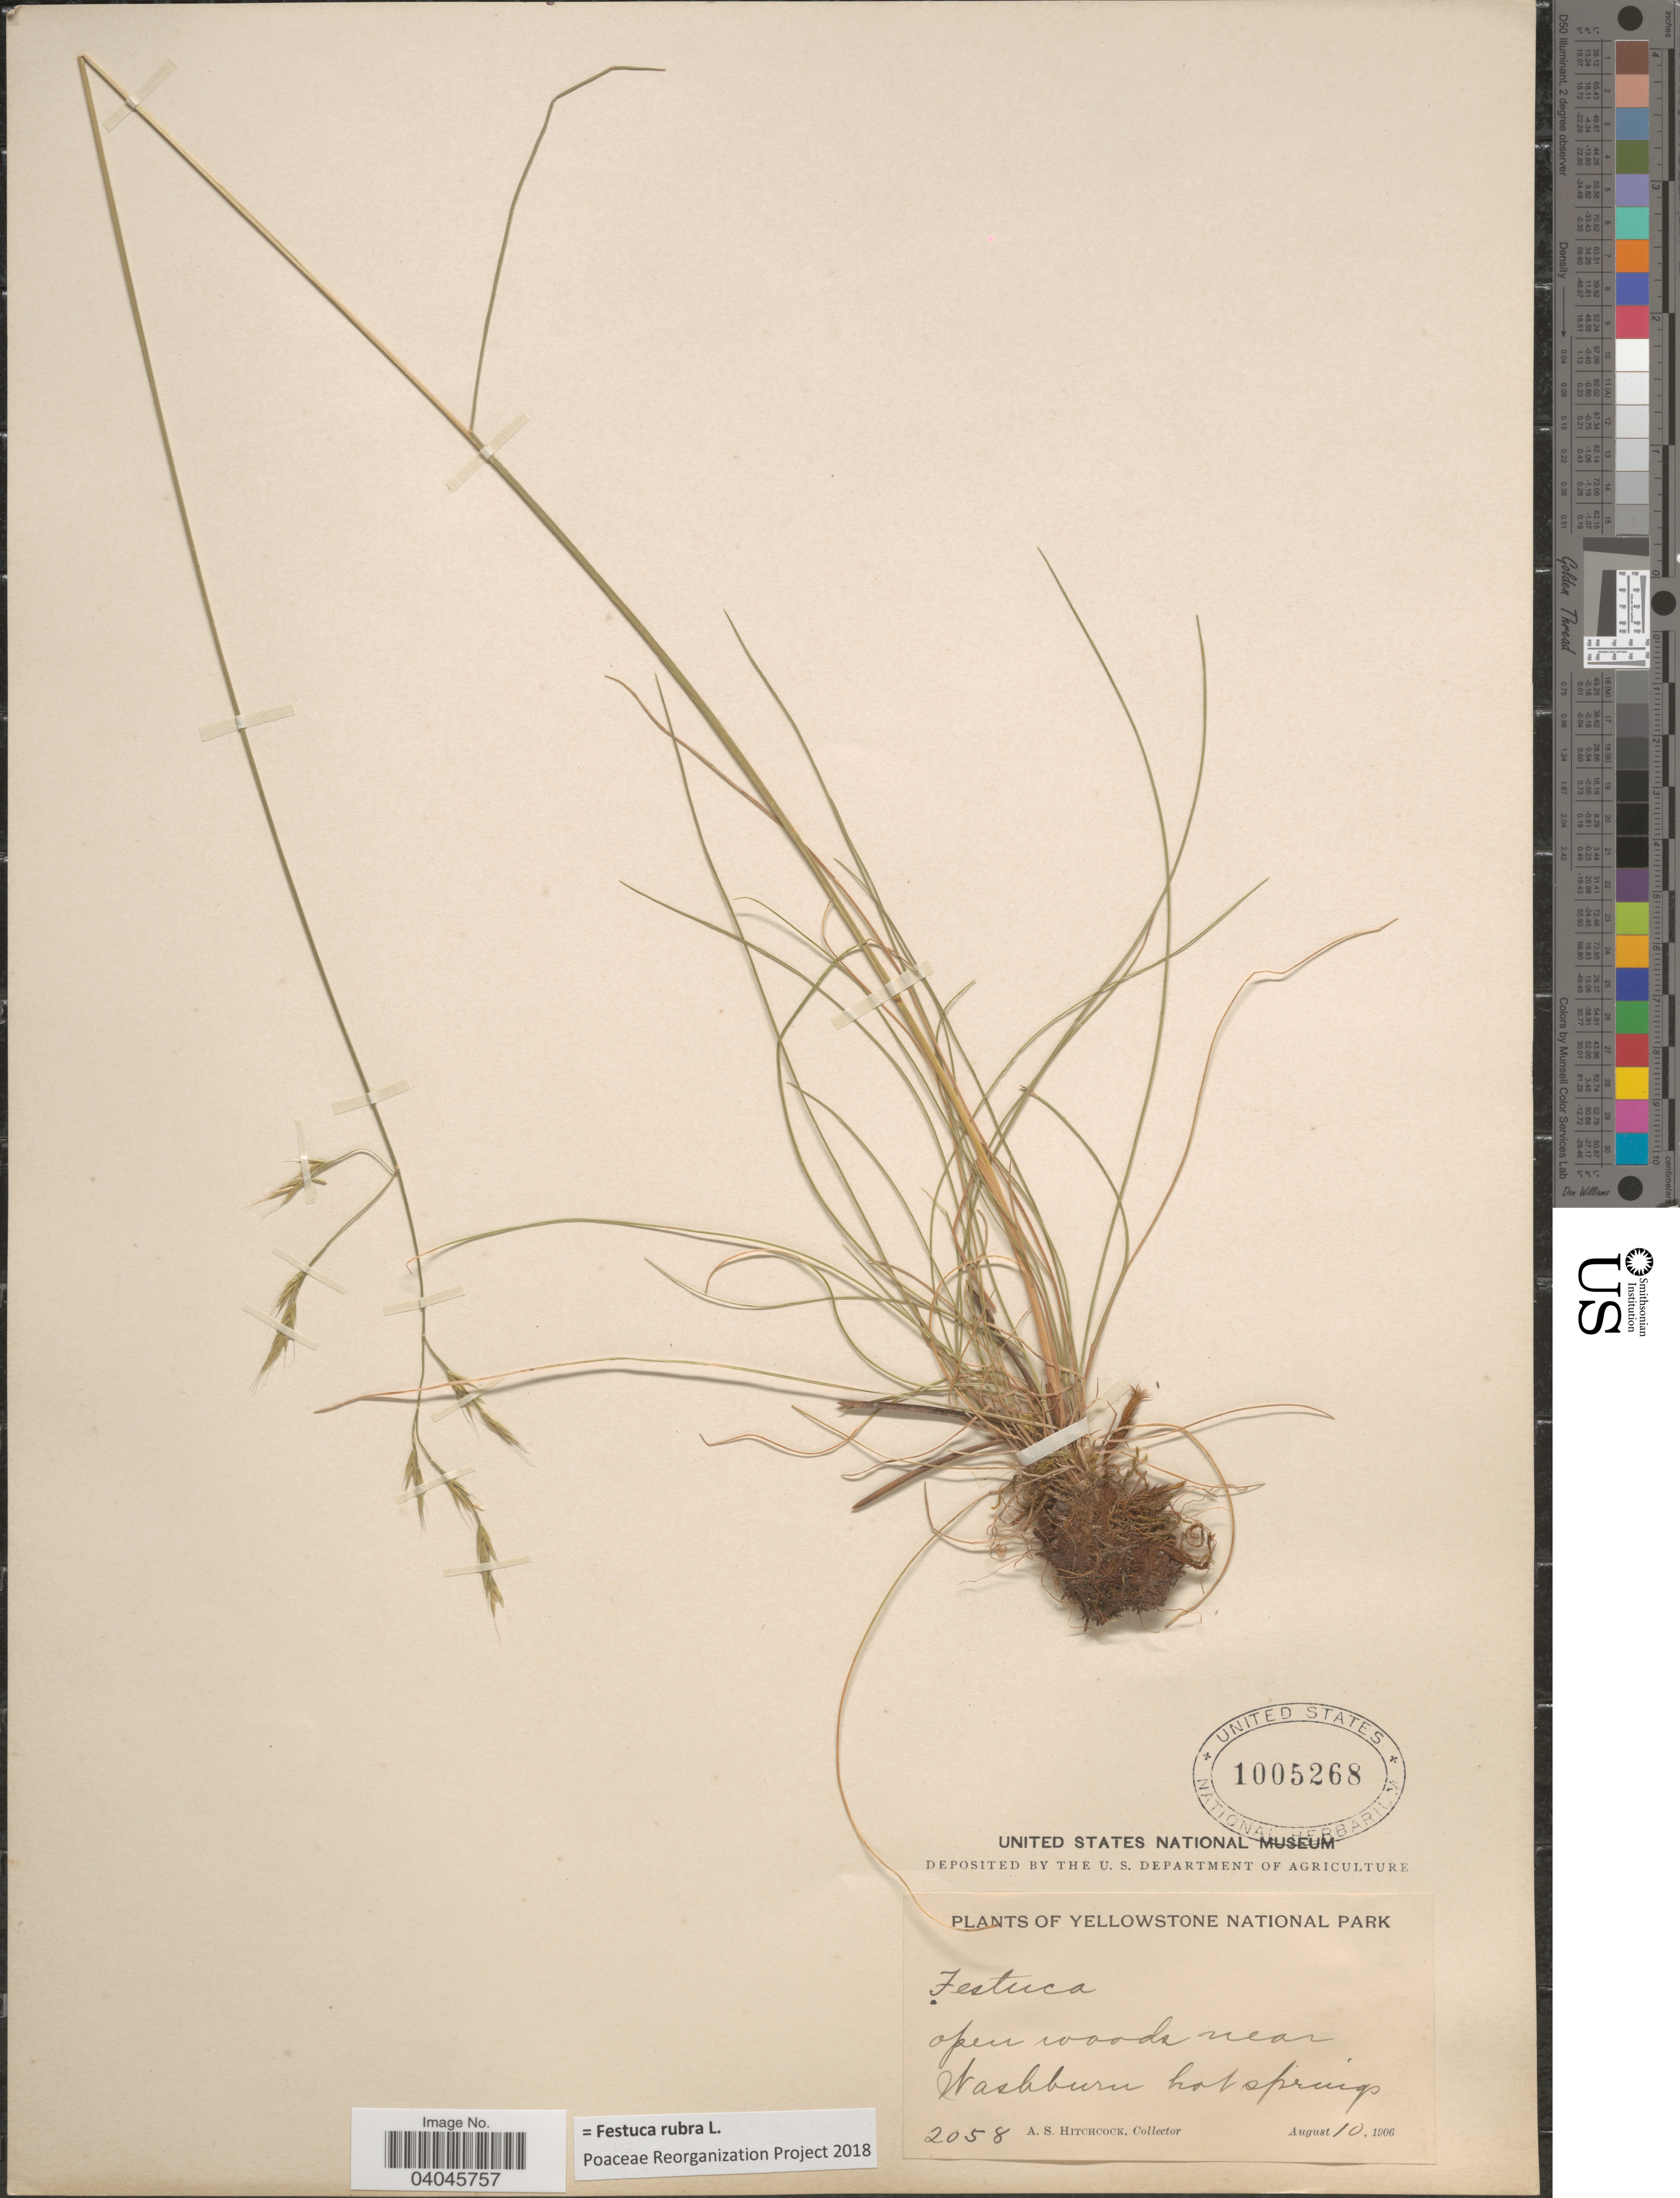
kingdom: Plantae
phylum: Tracheophyta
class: Liliopsida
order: Poales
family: Poaceae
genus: Festuca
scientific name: Festuca rubra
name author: L.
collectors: A. S. Hitchcock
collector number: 2058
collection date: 1906-08-10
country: United States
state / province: Wyoming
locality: Yellowstone National Park. Open woods near Washburn hot springs.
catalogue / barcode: US 1005268